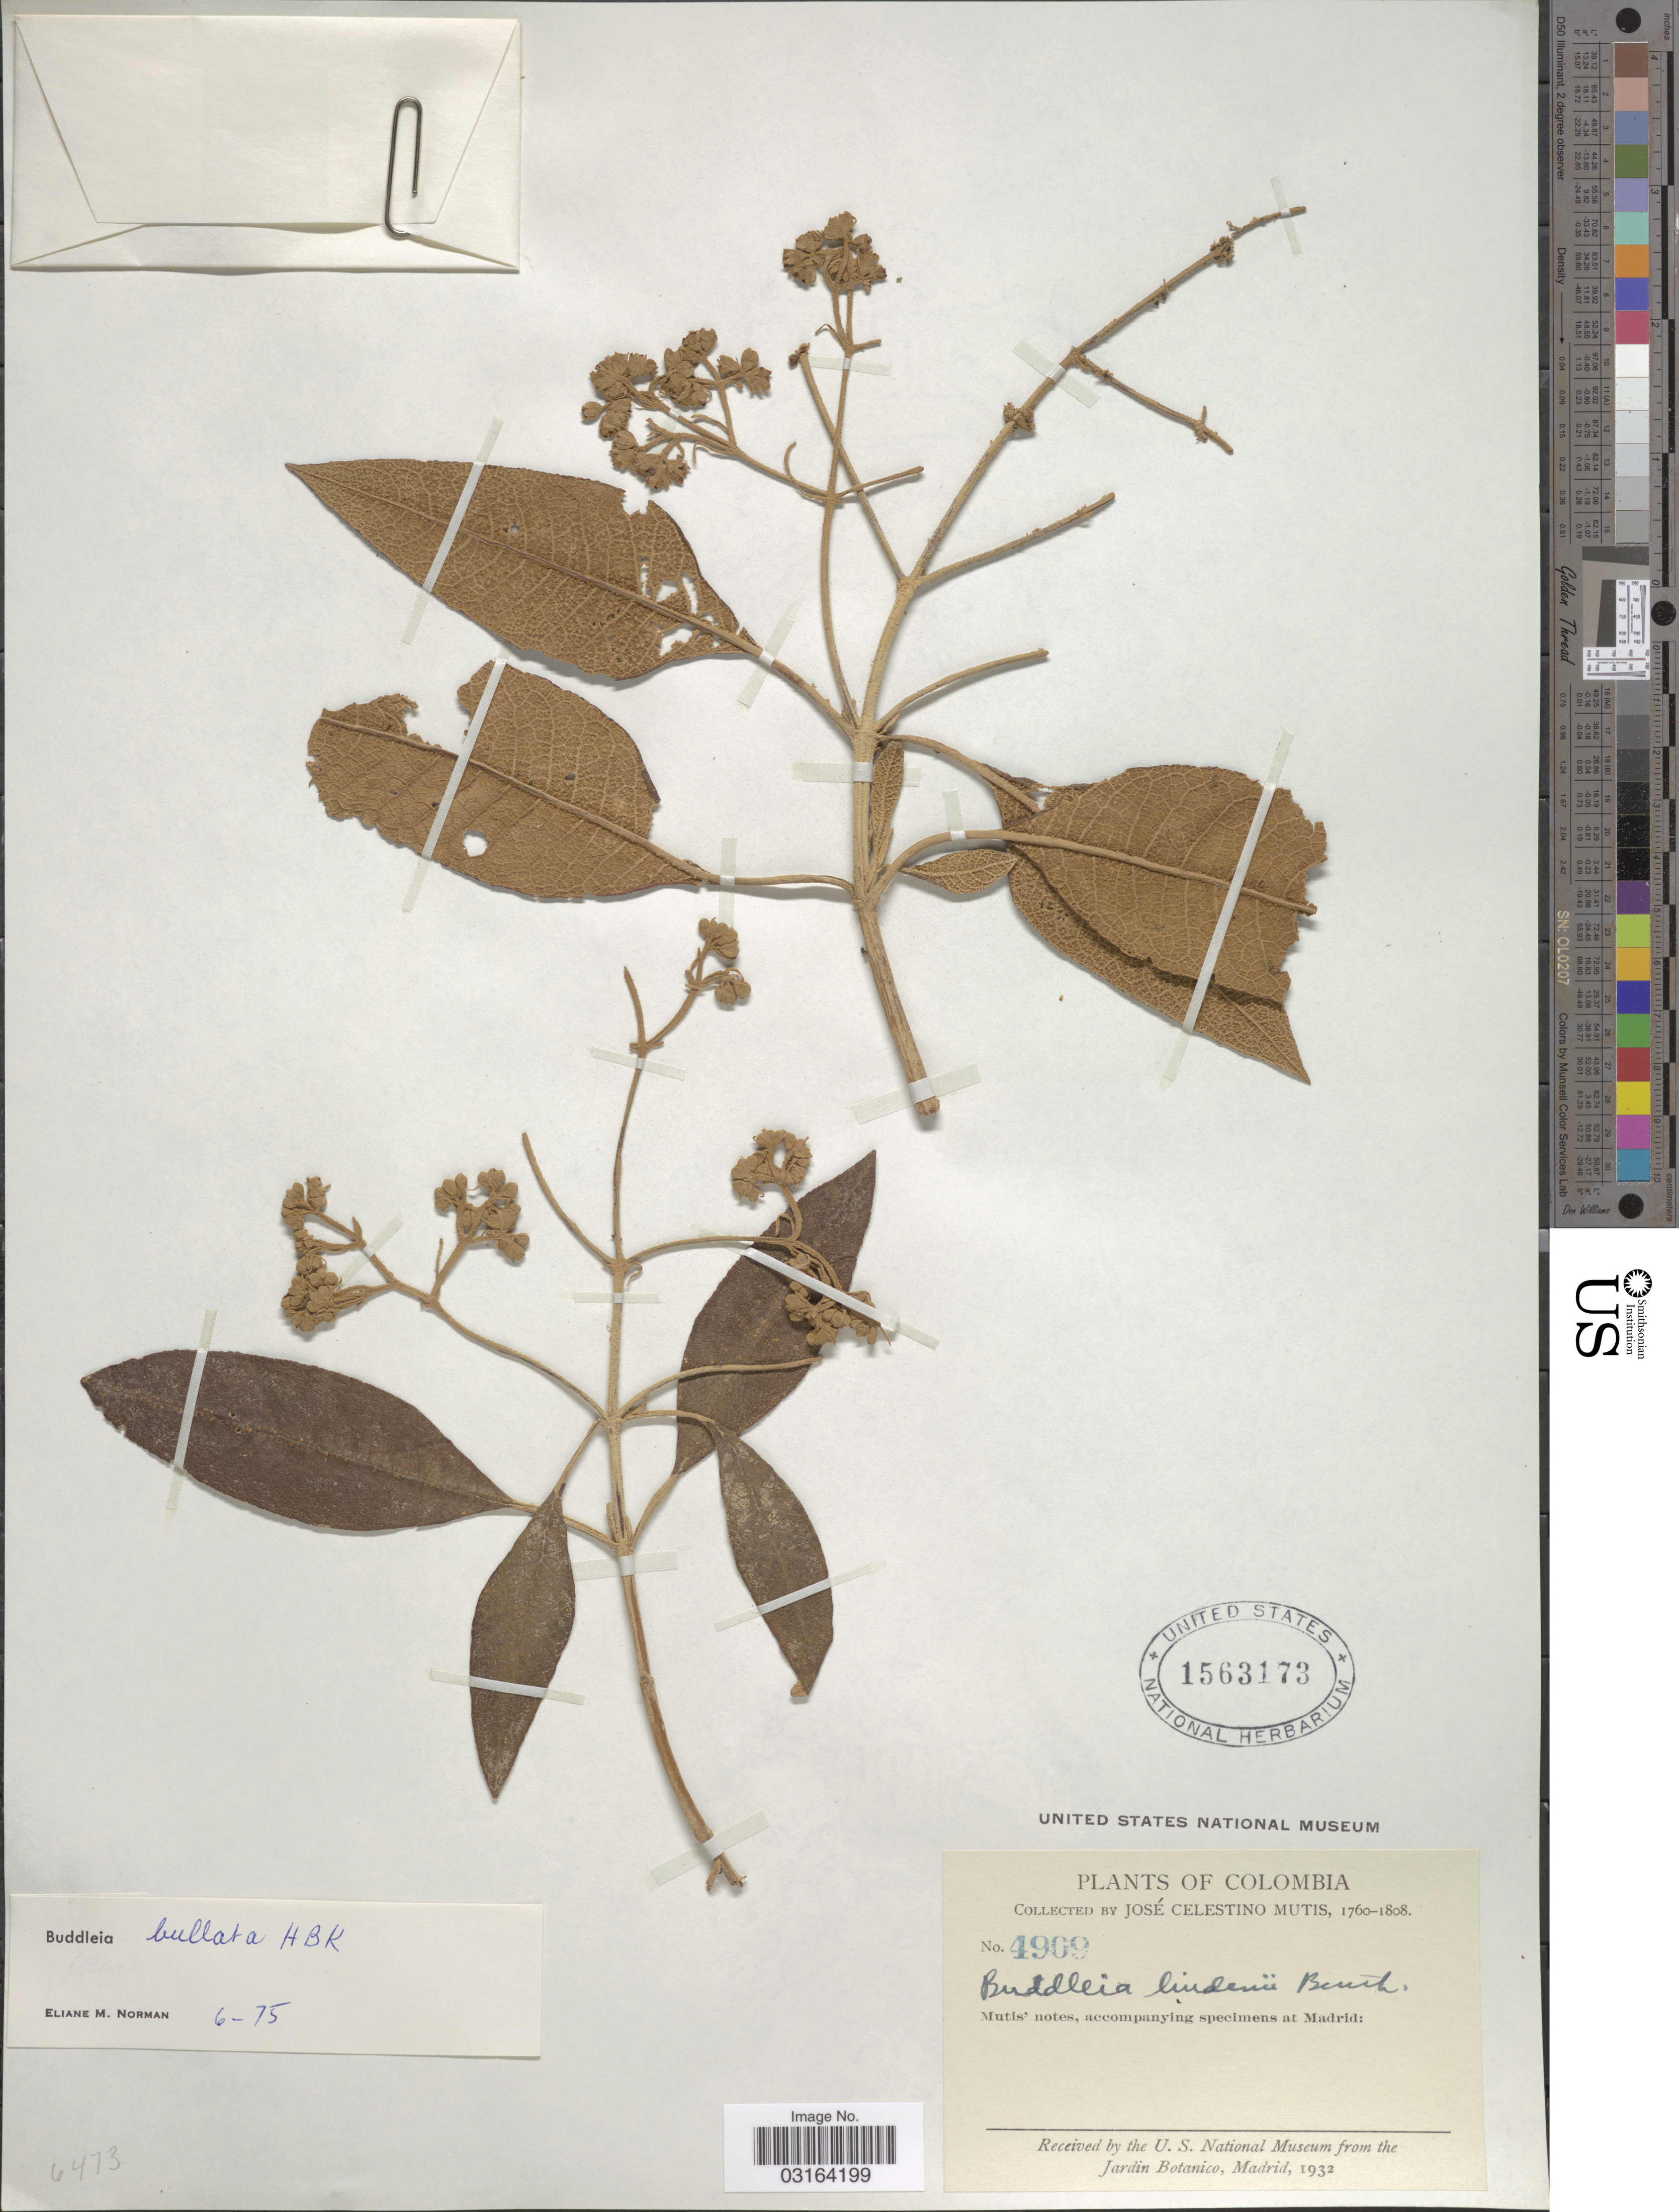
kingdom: Plantae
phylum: Tracheophyta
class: Magnoliopsida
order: Lamiales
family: Scrophulariaceae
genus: Buddleja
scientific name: Buddleja bullata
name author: Kunth in Humb. & et al.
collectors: J. C. B. Mutis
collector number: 4909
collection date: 1760/1808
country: Colombia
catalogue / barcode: US 1563173